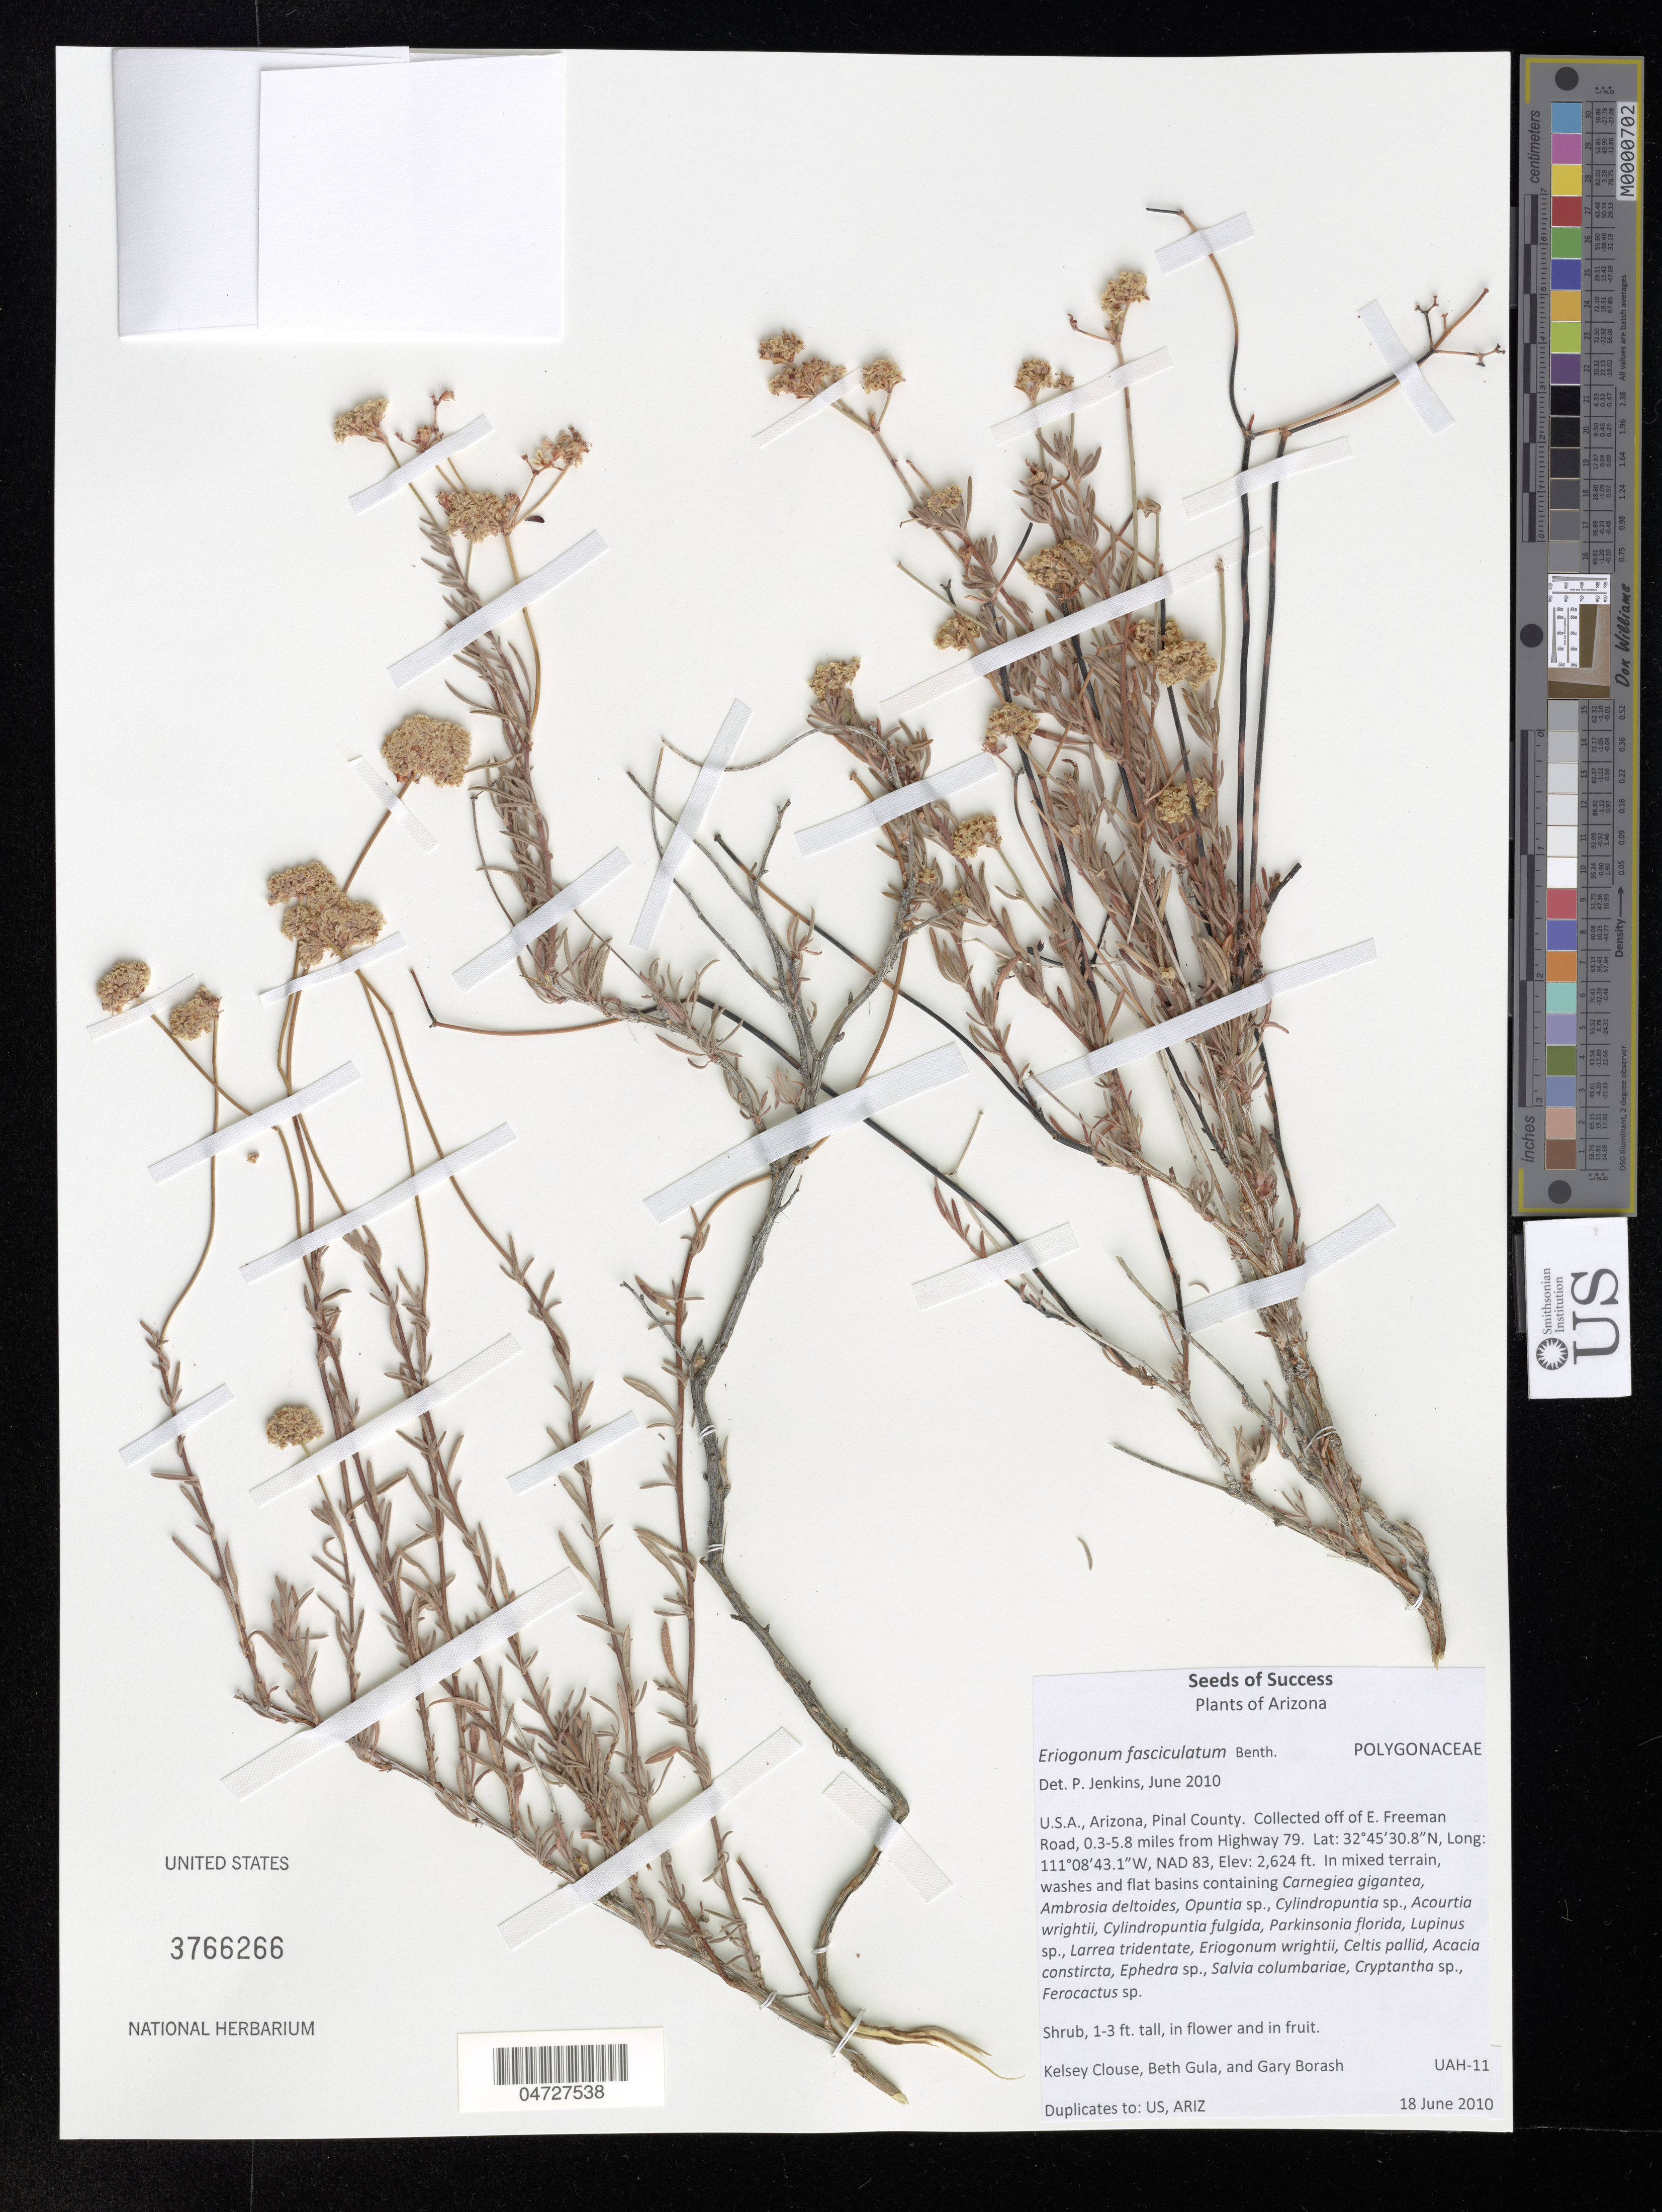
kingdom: Plantae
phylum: Tracheophyta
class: Magnoliopsida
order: Caryophyllales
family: Polygonaceae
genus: Eriogonum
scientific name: Eriogonum fasciculatum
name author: Benth.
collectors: K. Clouse, B. Gula & G. Borash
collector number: UAH-11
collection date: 2010-06-18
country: United States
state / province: Arizona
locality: Pinal County. Collected off of E. Freeman Road, 0.3-5.8 miles from Highway 79.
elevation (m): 800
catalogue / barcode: US 3766266